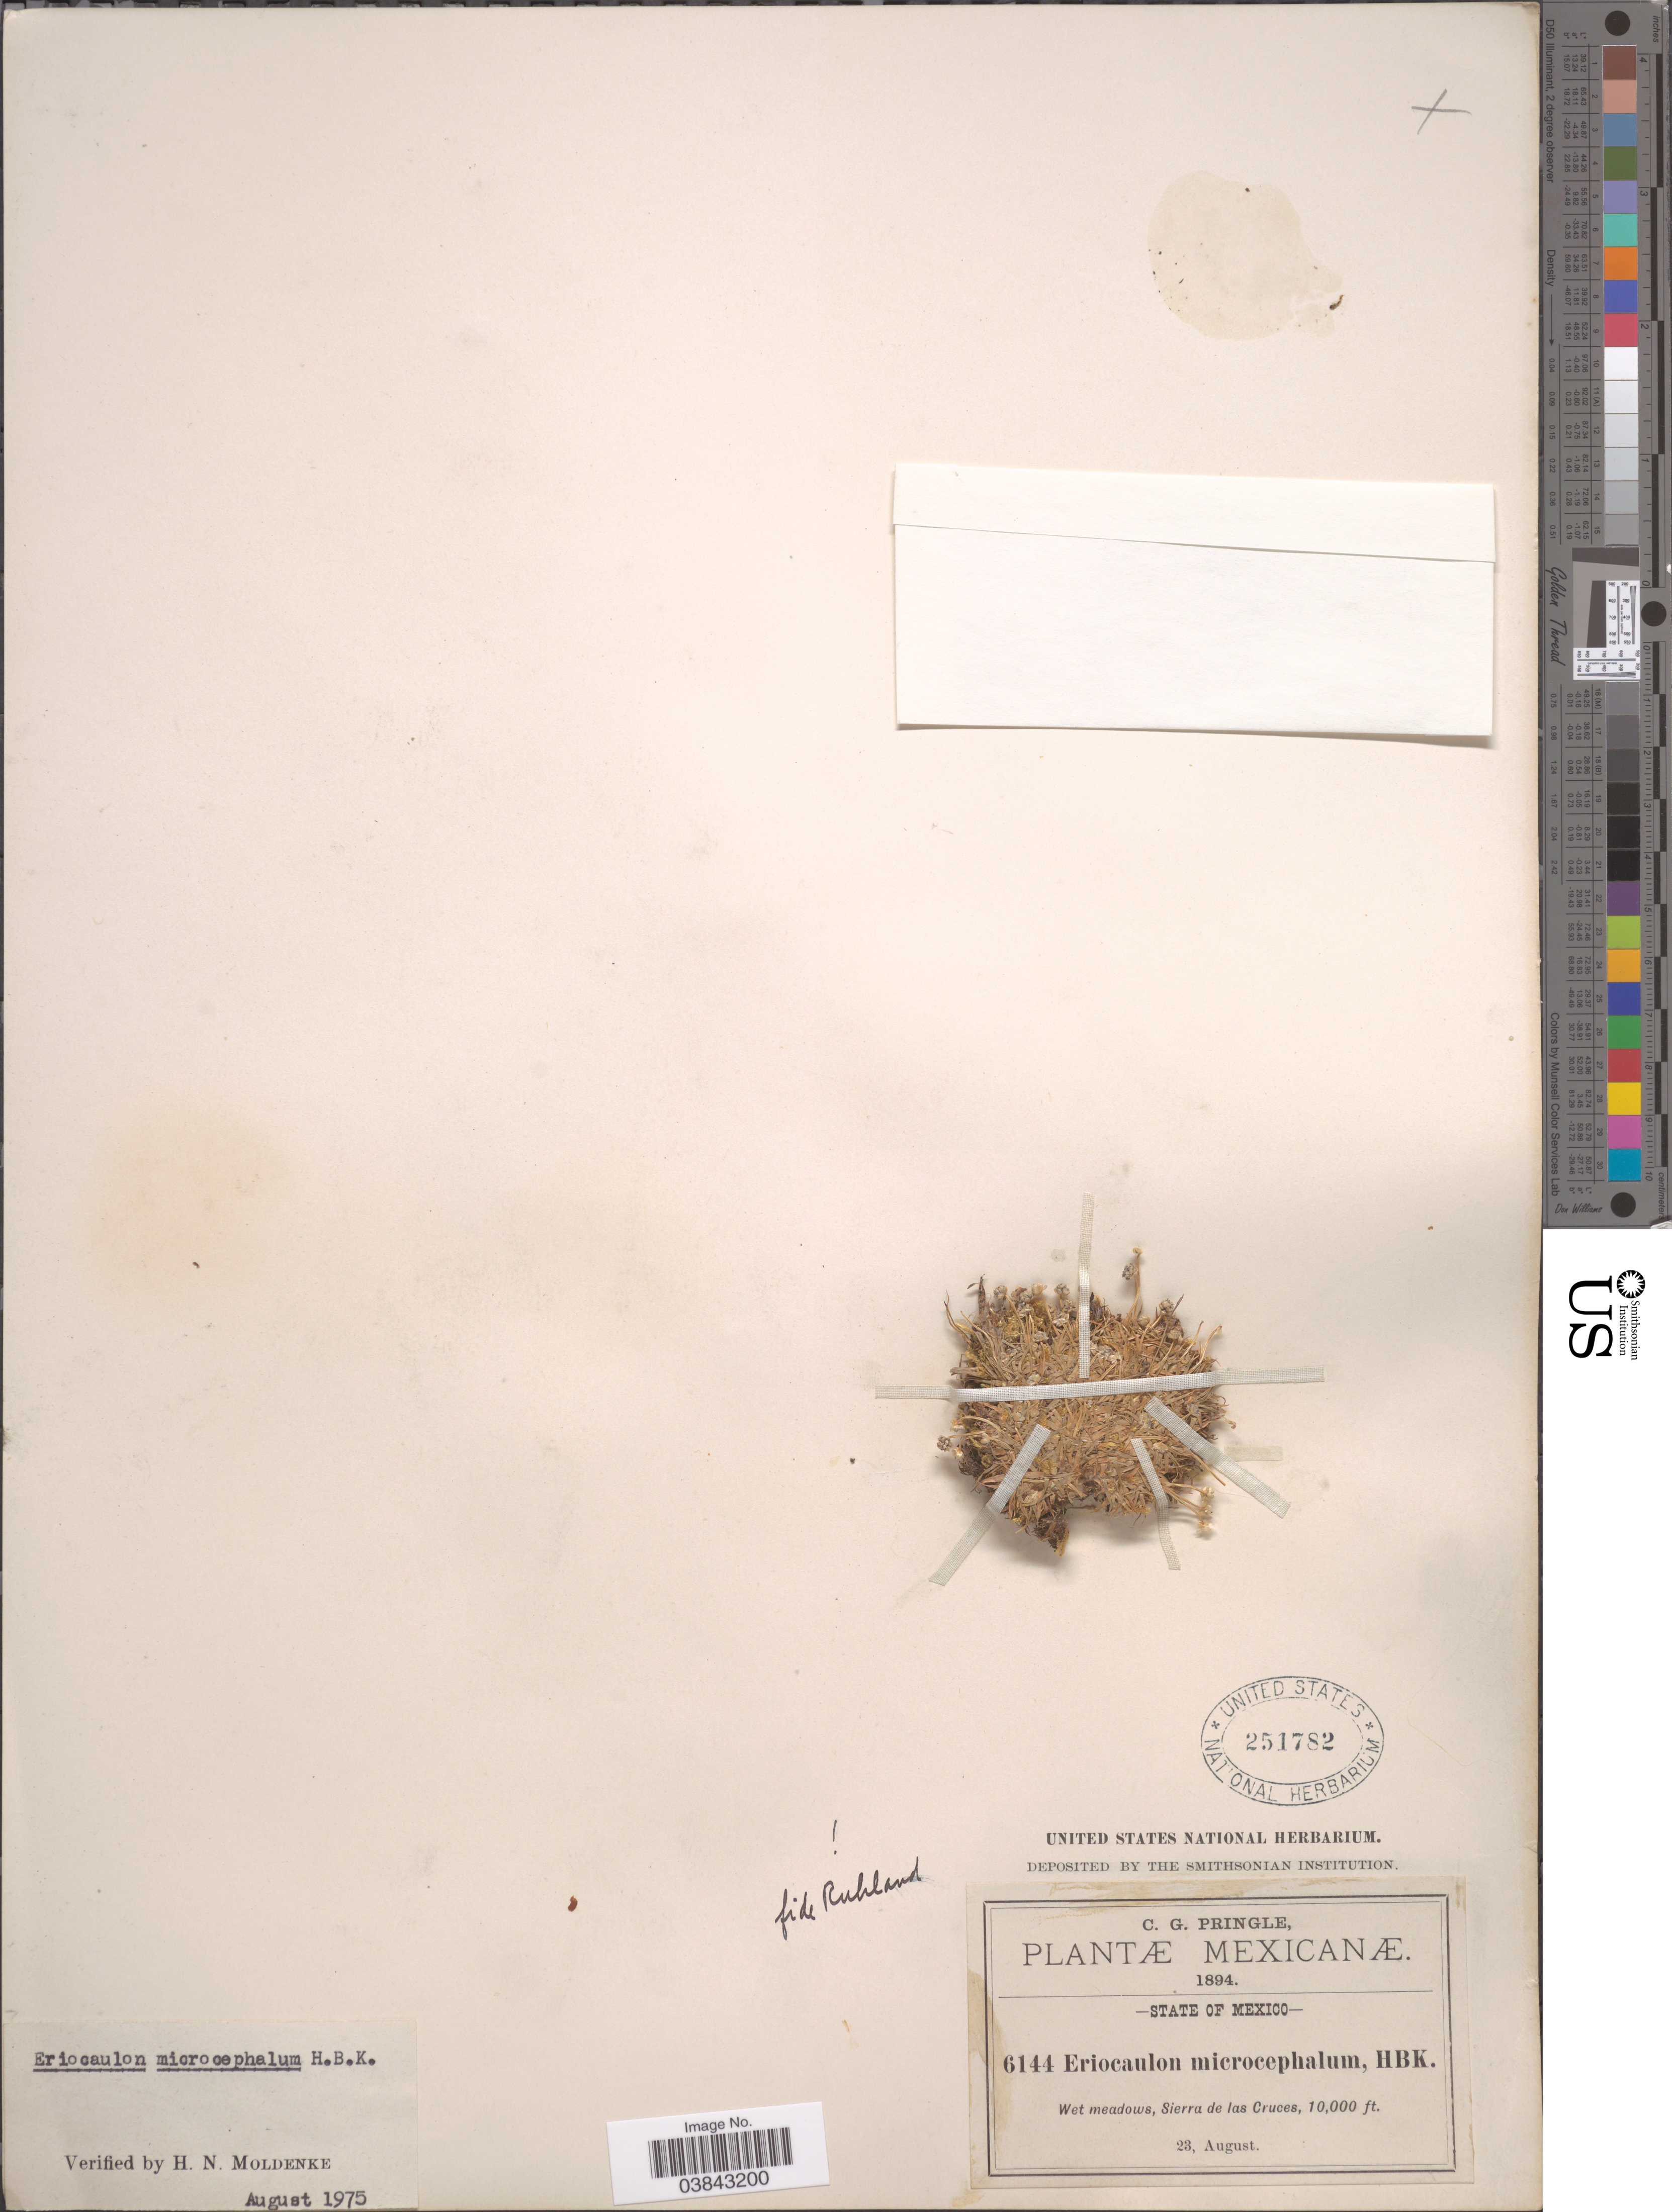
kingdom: Plantae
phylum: Tracheophyta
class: Liliopsida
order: Poales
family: Eriocaulaceae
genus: Eriocaulon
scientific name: Eriocaulon microcephalum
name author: Kunth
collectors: C. G. Pringle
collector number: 6144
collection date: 1894-08-23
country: Mexico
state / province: México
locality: Sierra de las Cruces.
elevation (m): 3048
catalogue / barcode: US 251782